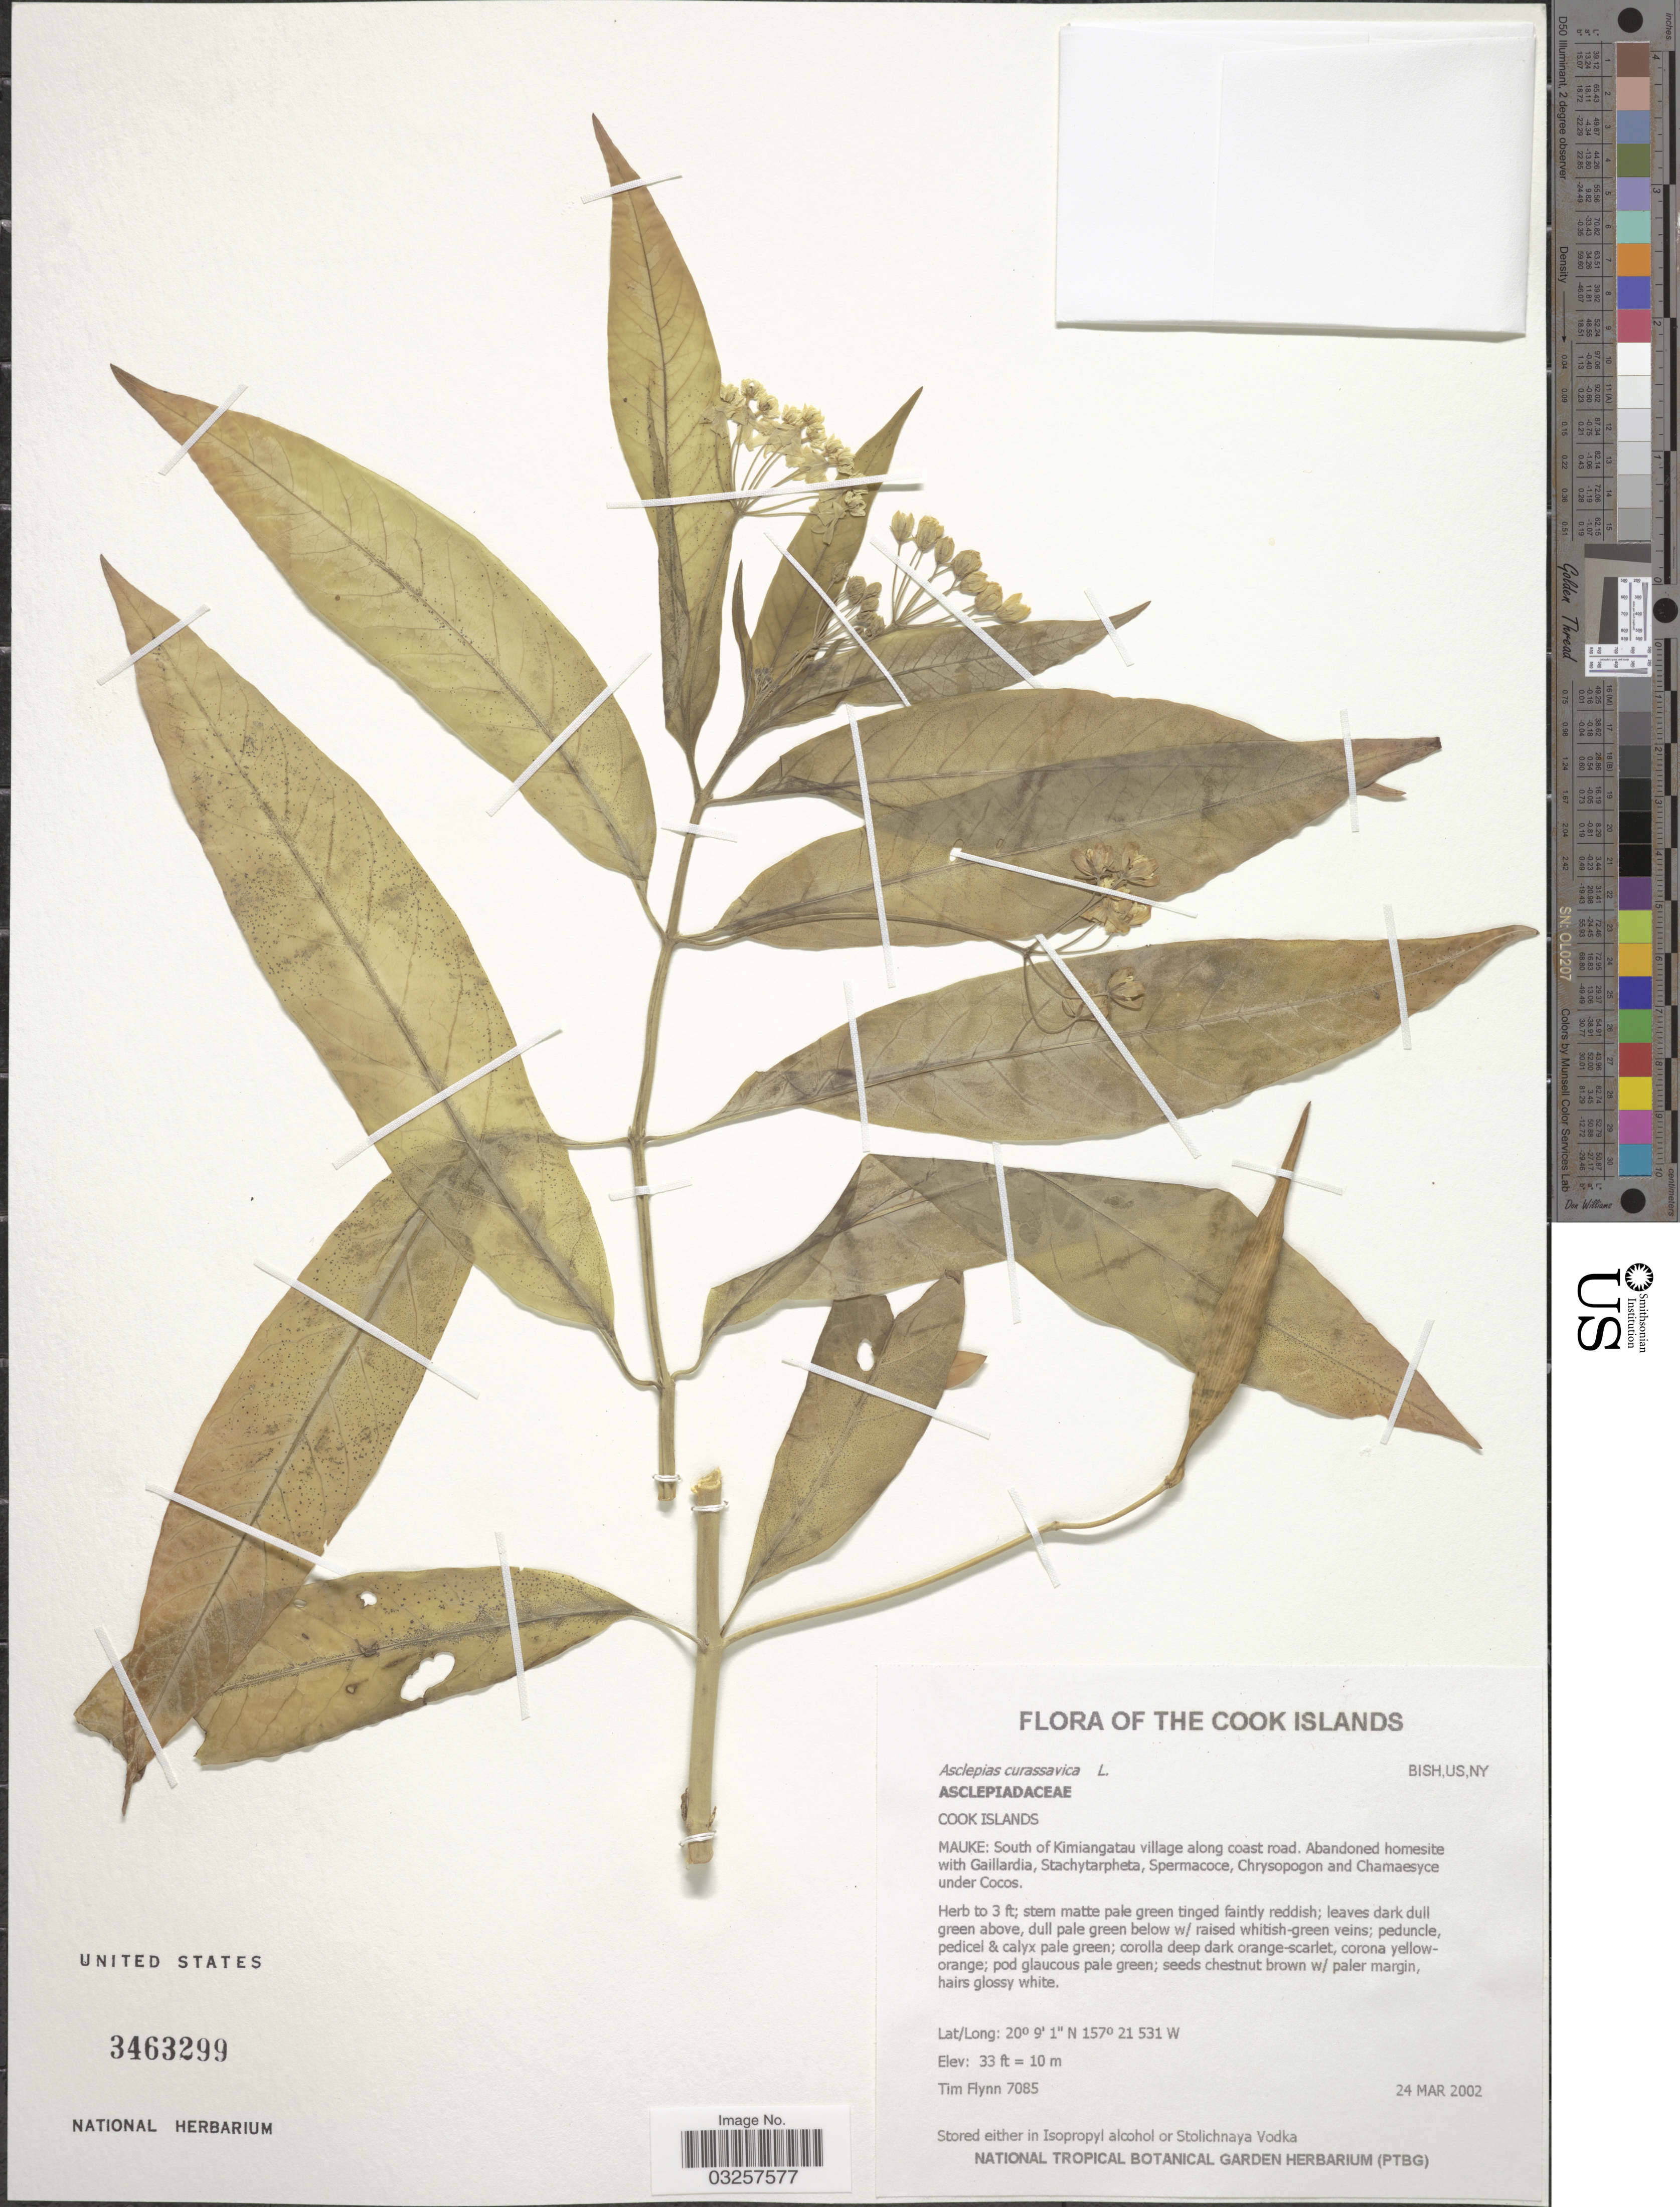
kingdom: Plantae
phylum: Tracheophyta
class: Magnoliopsida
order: Gentianales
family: Apocynaceae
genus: Asclepias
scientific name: Asclepias curassavica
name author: L.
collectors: T. Flynn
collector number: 7085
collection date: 2002-03-24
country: Cook Islands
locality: Mauke: South of Kimiangatau village along coast road.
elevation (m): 10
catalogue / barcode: US 3463299